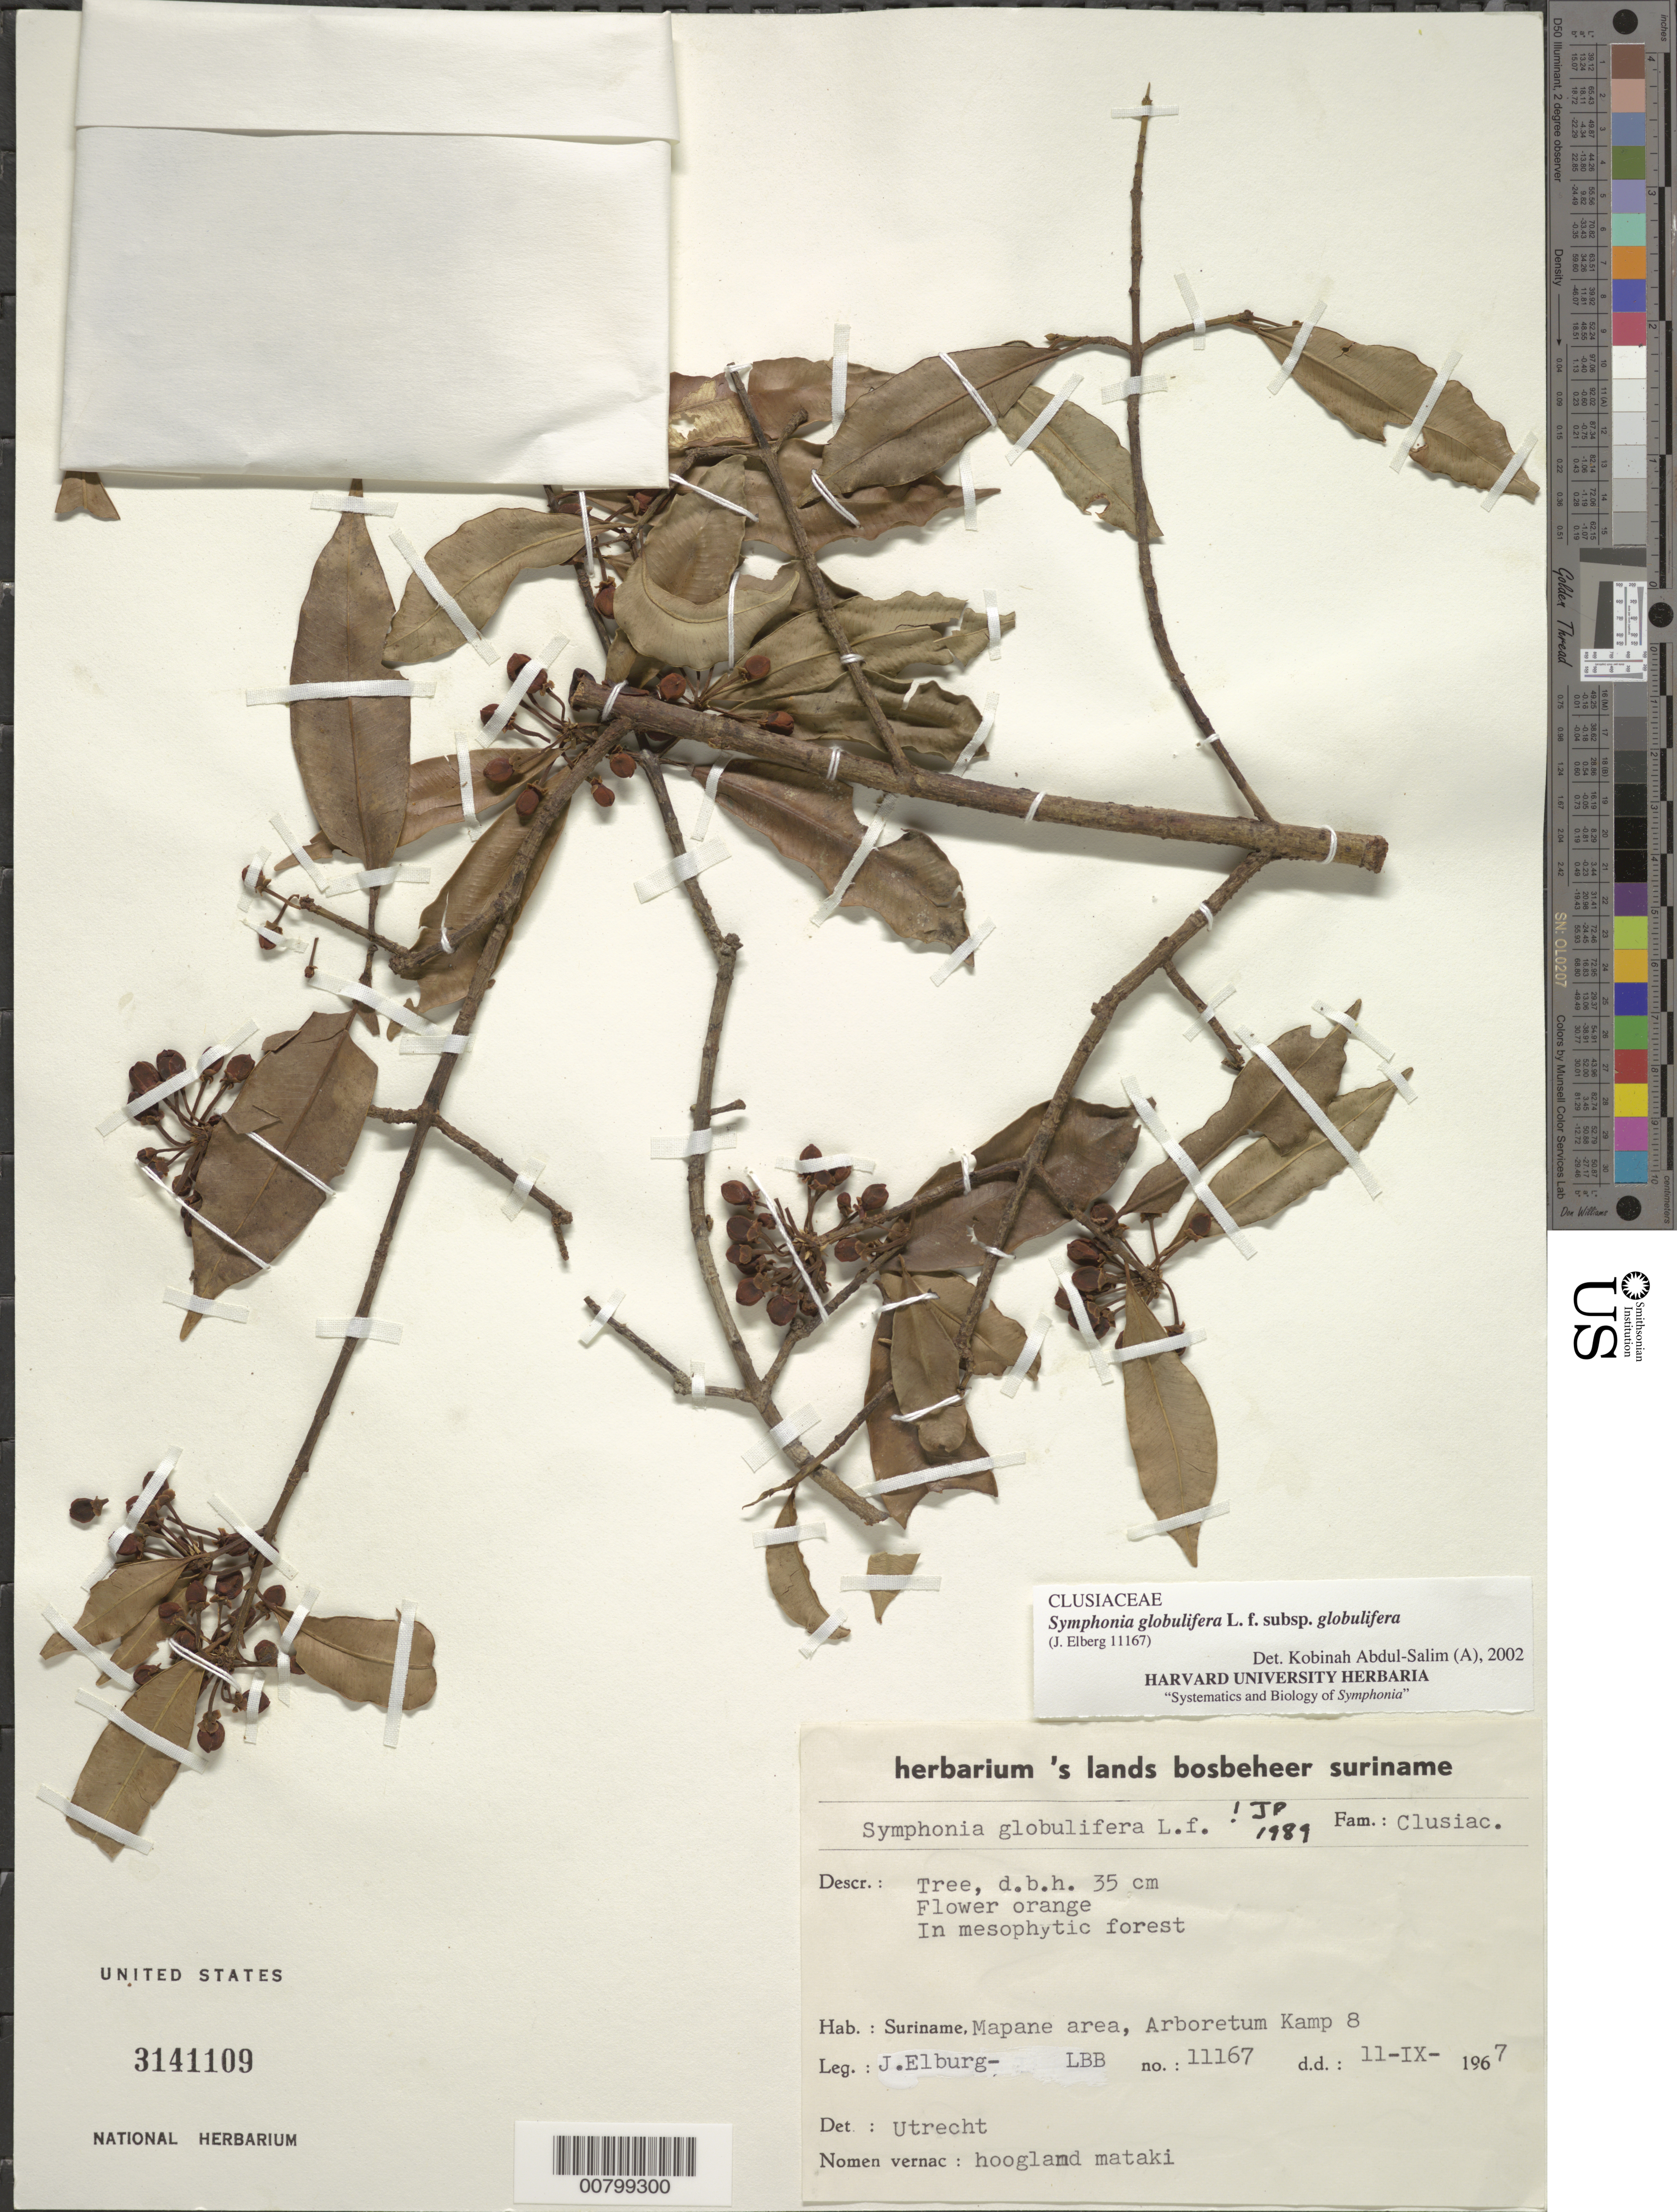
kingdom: Plantae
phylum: Tracheophyta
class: Magnoliopsida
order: Malpighiales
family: Clusiaceae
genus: Symphonia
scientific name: Symphonia globulifera subsp. globulifera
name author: L. f.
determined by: Abdul-Salim, K.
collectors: J. Elburg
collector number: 11167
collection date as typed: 11-Sep-67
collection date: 1967-09-11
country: Suriname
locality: Jodensavanne-Mapane kreek area, Kamp 8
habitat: Mesophytic forest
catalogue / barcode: US 3141109